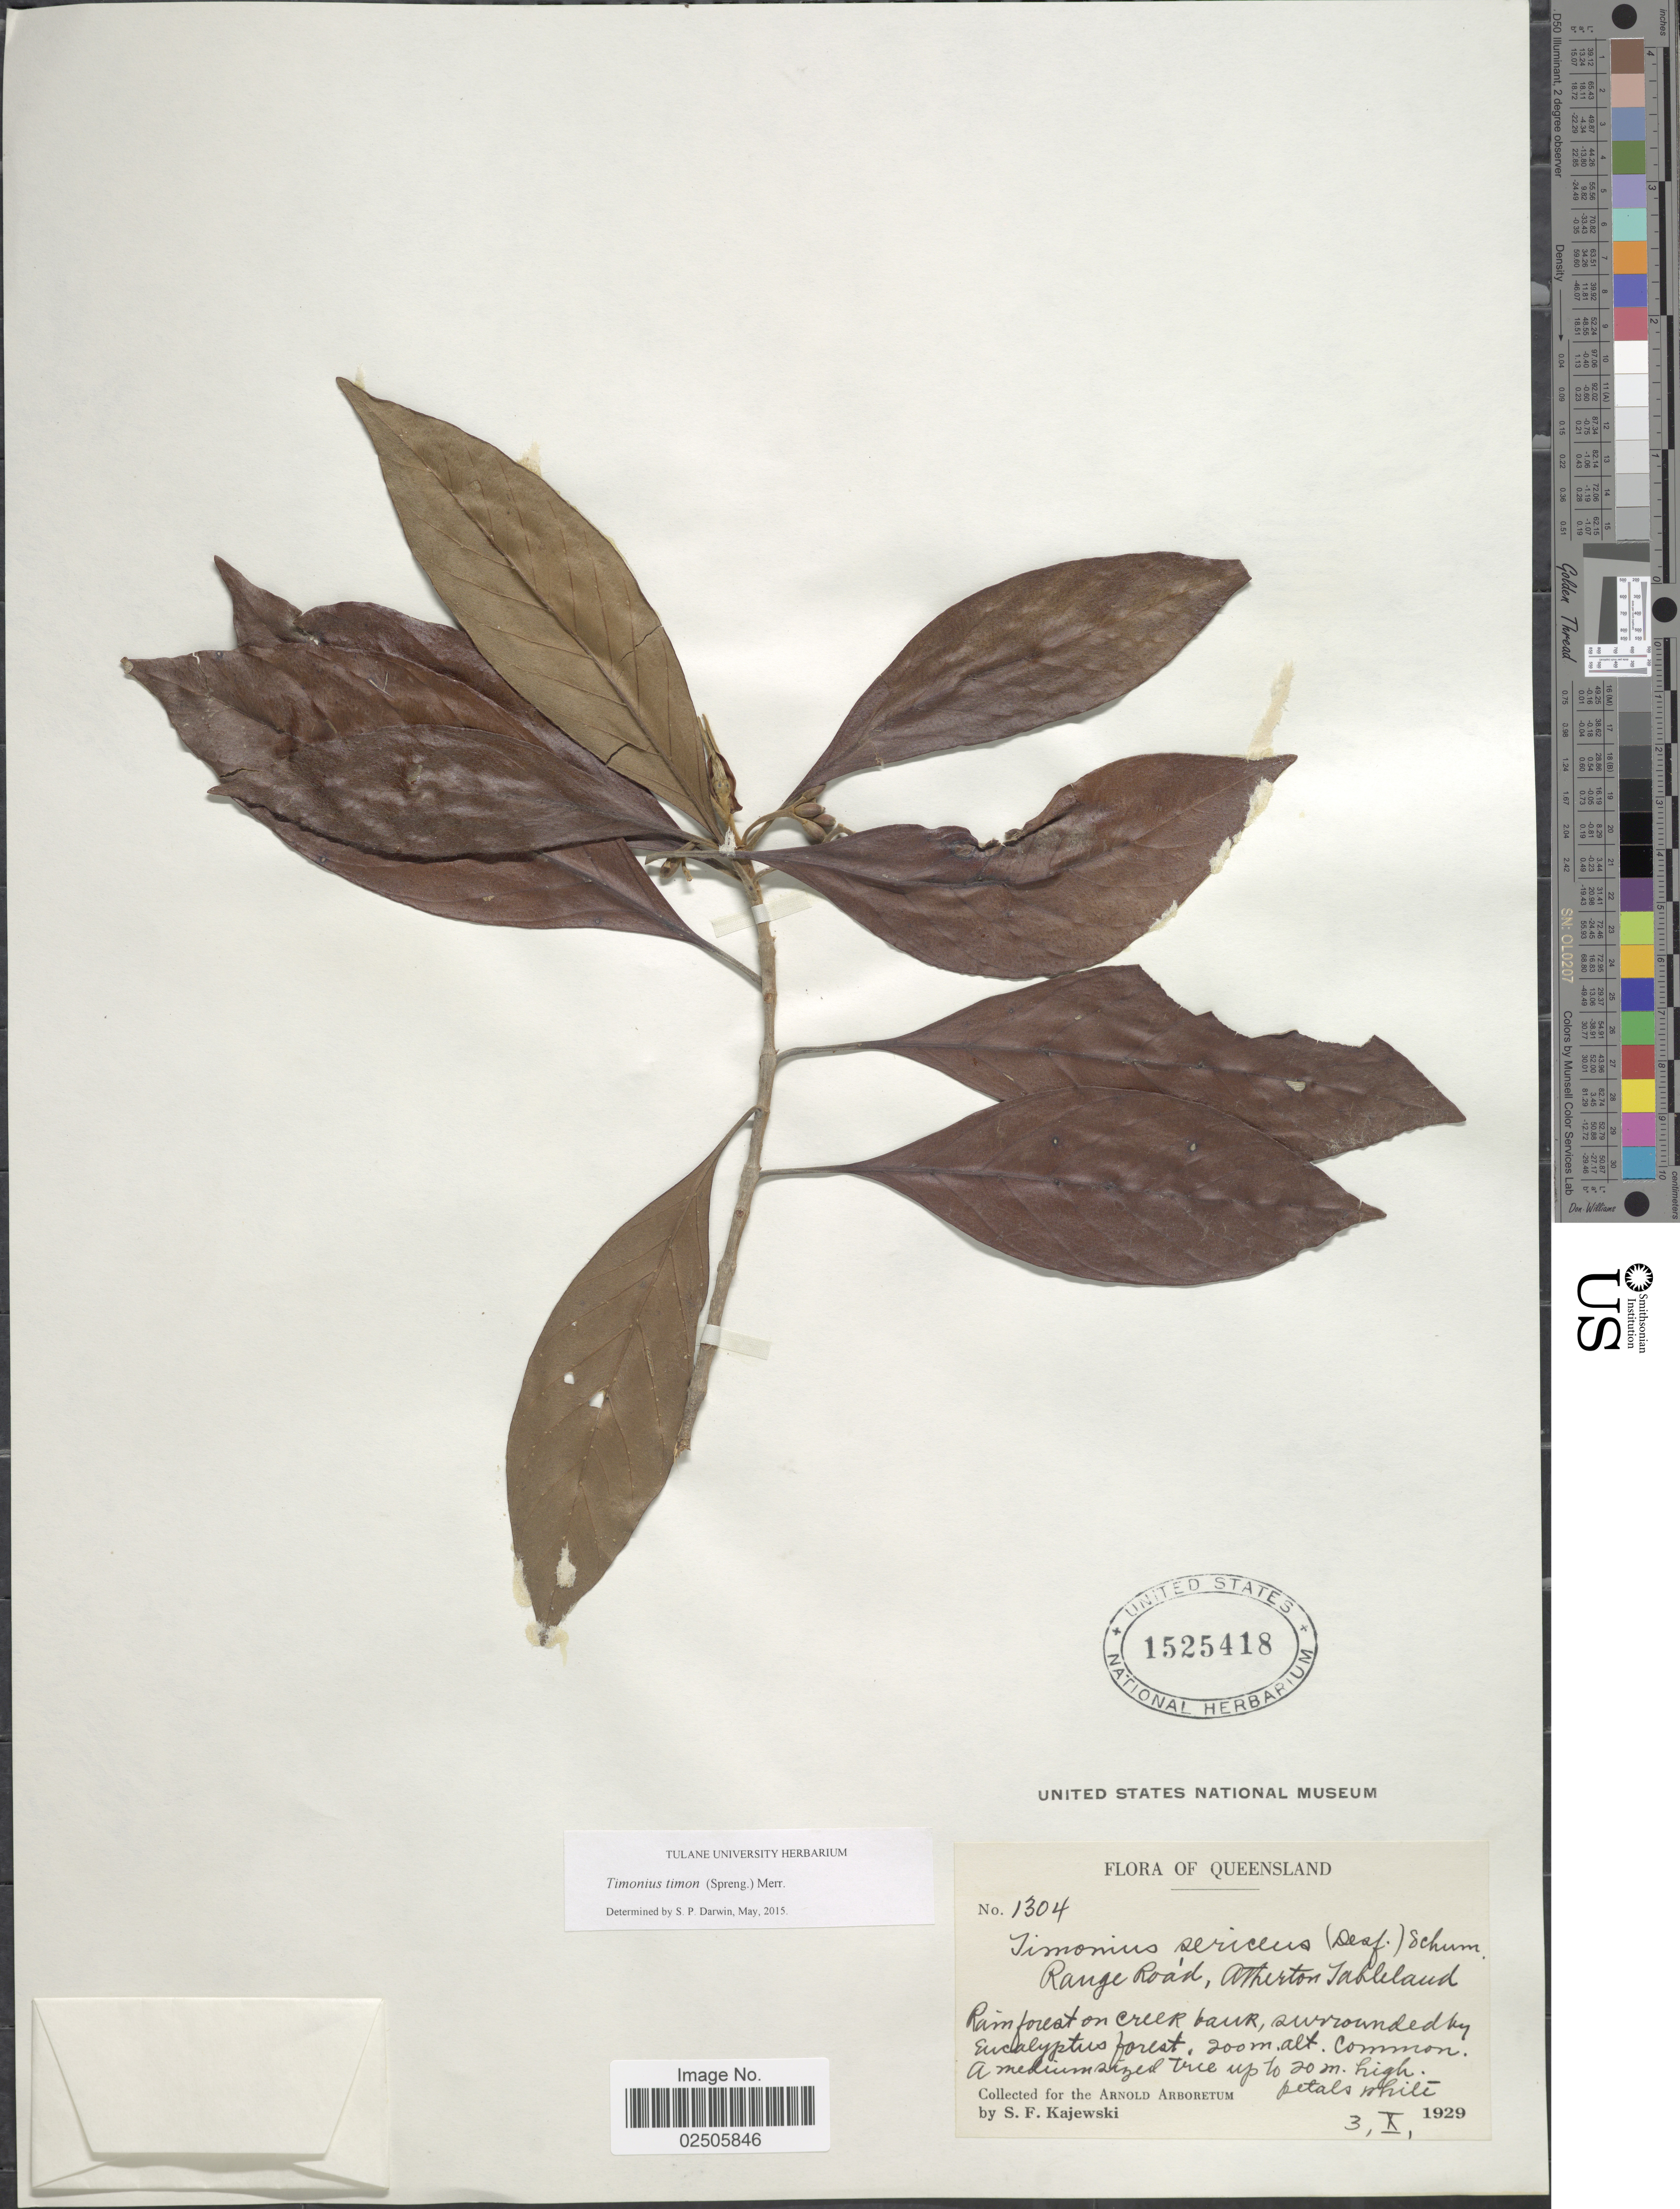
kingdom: Plantae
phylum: Tracheophyta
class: Magnoliopsida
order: Gentianales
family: Rubiaceae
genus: Timonius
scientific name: Timonius timon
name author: (Spreng.) Merr.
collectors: S. Kajewski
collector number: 1304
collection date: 1929-10-03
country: Australia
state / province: Queensland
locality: Range Road, Atherton Tableland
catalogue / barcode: US 1525418